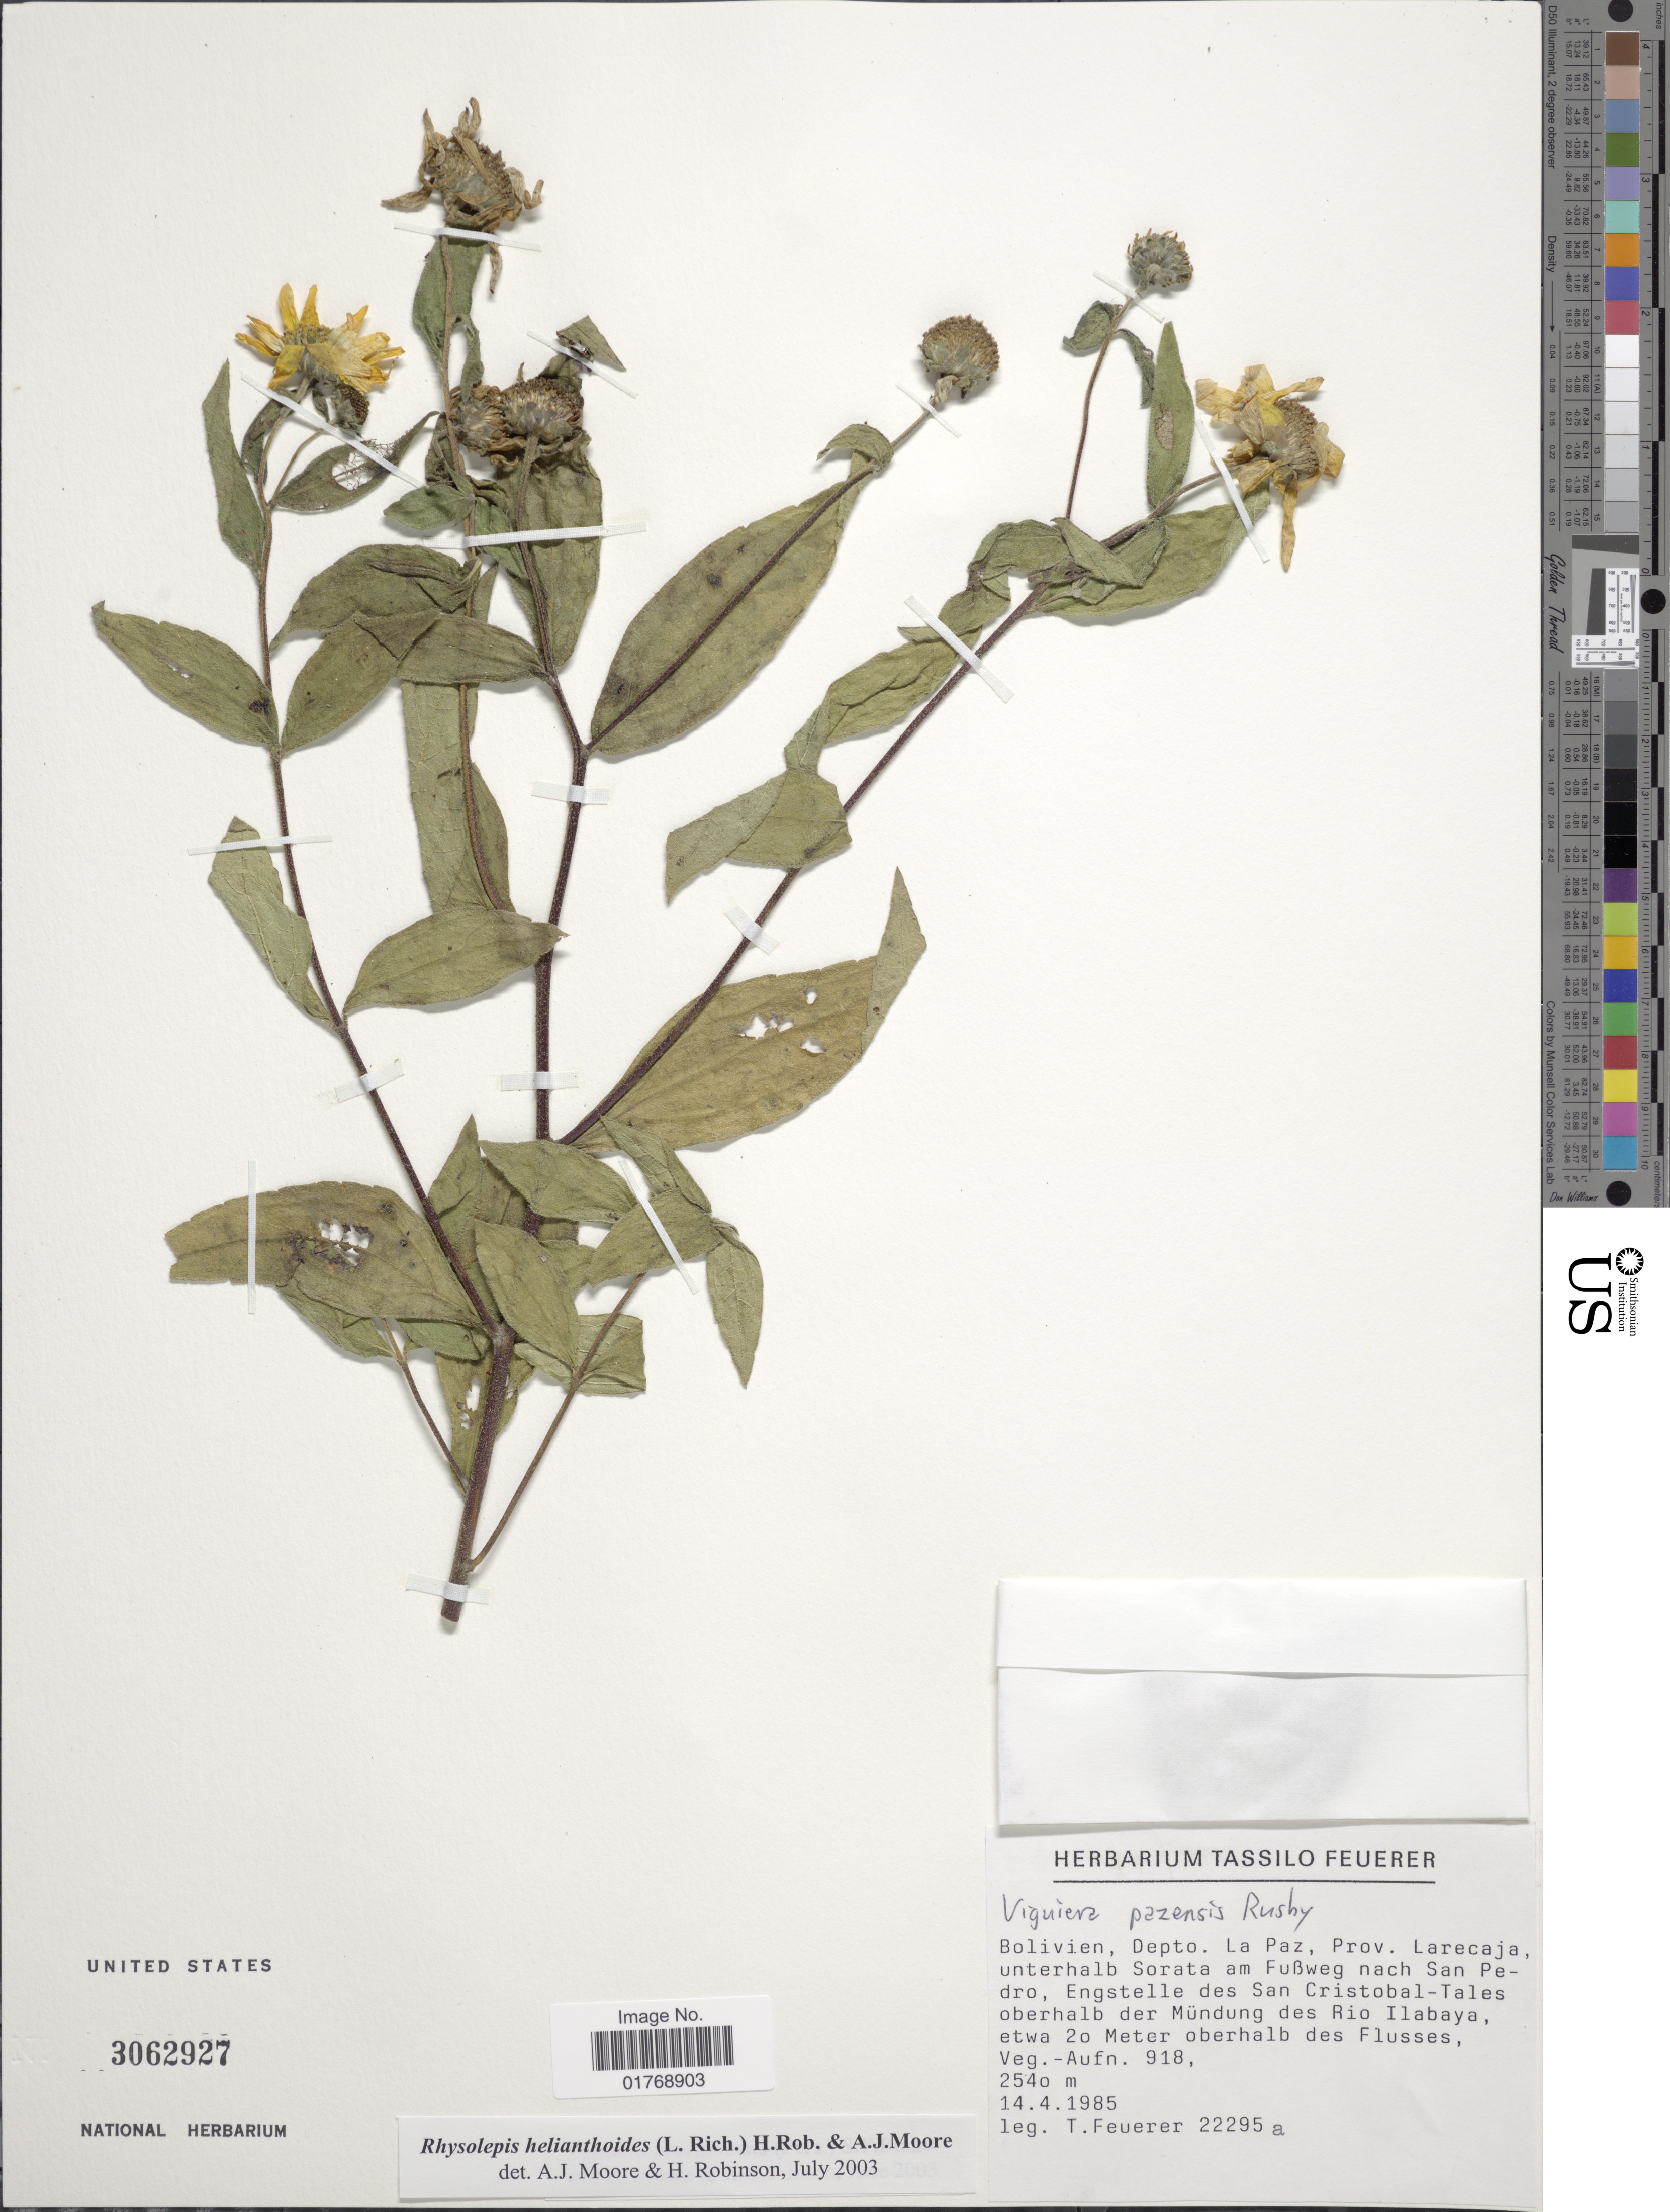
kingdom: Plantae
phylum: Tracheophyta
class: Magnoliopsida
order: Asterales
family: Asteraceae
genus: Viguiera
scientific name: Viguiera procumbens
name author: (Pers.) S.F. Blake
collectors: T. Feuerer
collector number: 22295a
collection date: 1985-04-14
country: Bolivia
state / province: La Paz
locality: Bolivien, Depto. La Paz, Prov. Larecaja, unterhalb Sorata am Fußweg nach San Pedro, Engstelle des San Cristobal - Tales oberhalb der Mündung des Rio Ilabaya, etwa 20 Meter oberhalb des Flusses, Veg.-Aufn. 918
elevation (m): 2540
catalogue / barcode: US 3062927